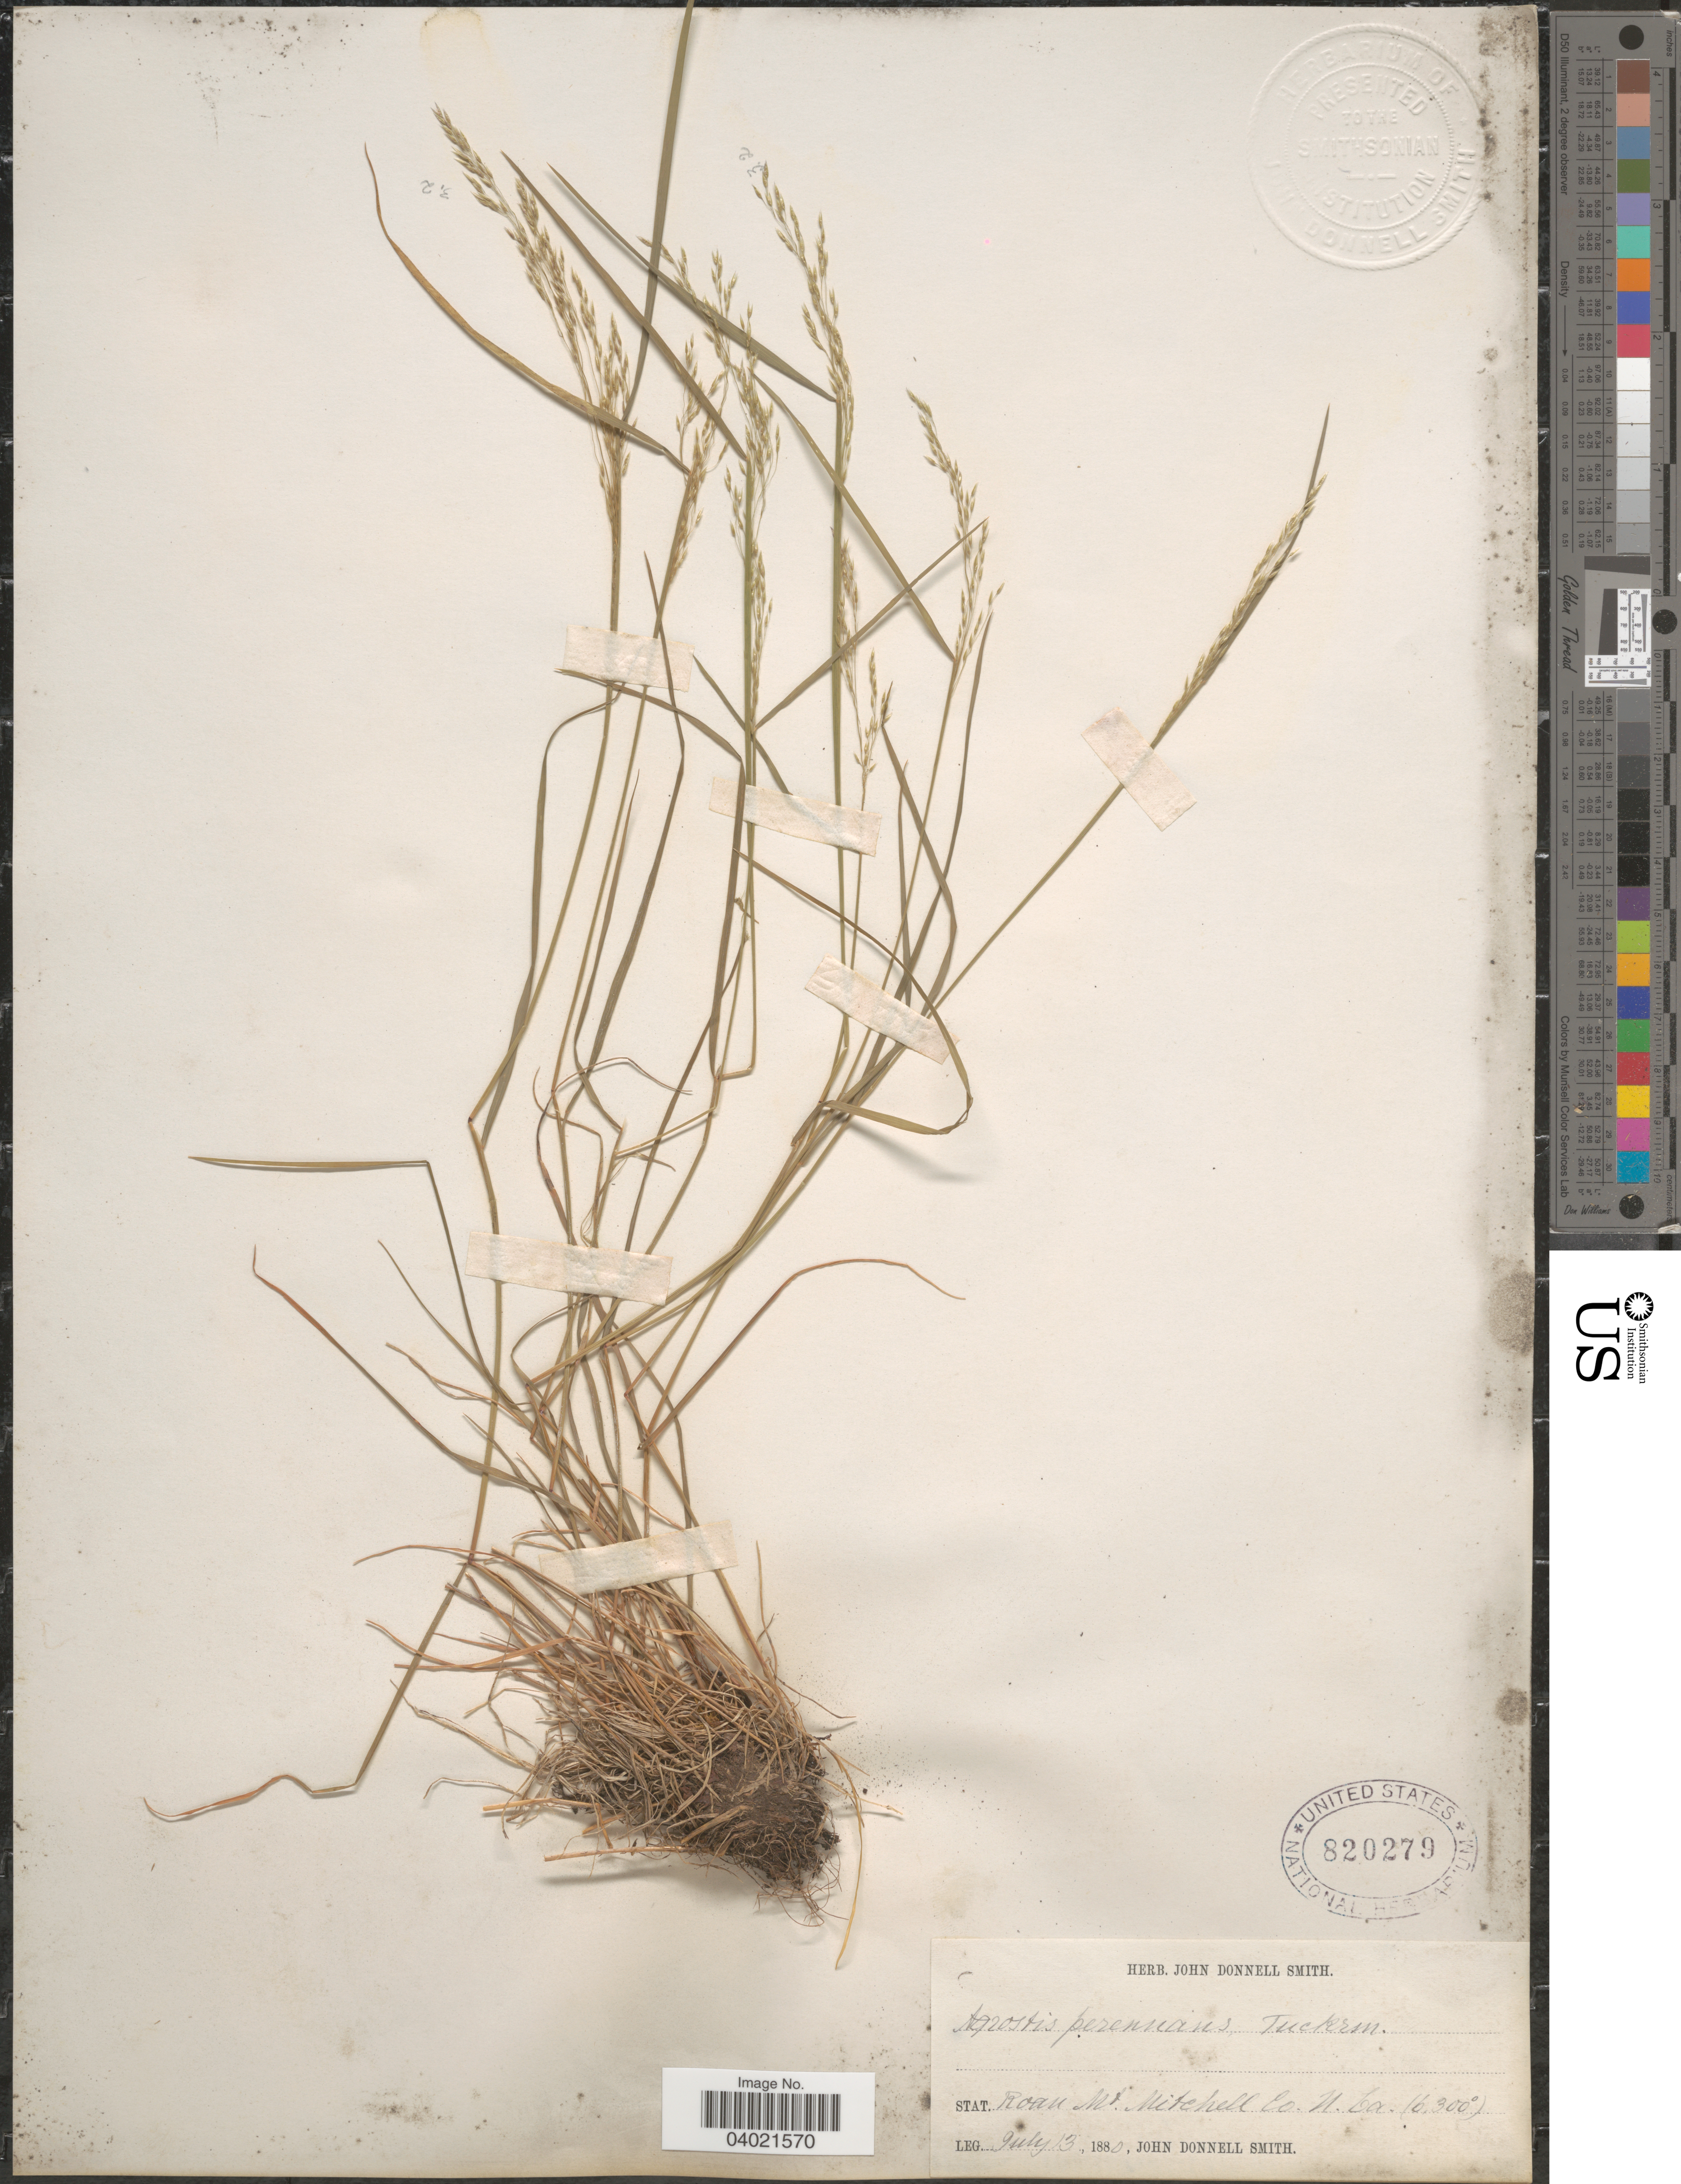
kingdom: Plantae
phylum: Tracheophyta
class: Liliopsida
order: Poales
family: Poaceae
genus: Agrostis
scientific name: Agrostis perennans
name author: (Walter) Tuck.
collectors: J. Donnell Smith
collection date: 1880-07-13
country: United States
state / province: North Carolina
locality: Stat. Roan Mt. Mitchell Co.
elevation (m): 1920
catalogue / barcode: US 820279